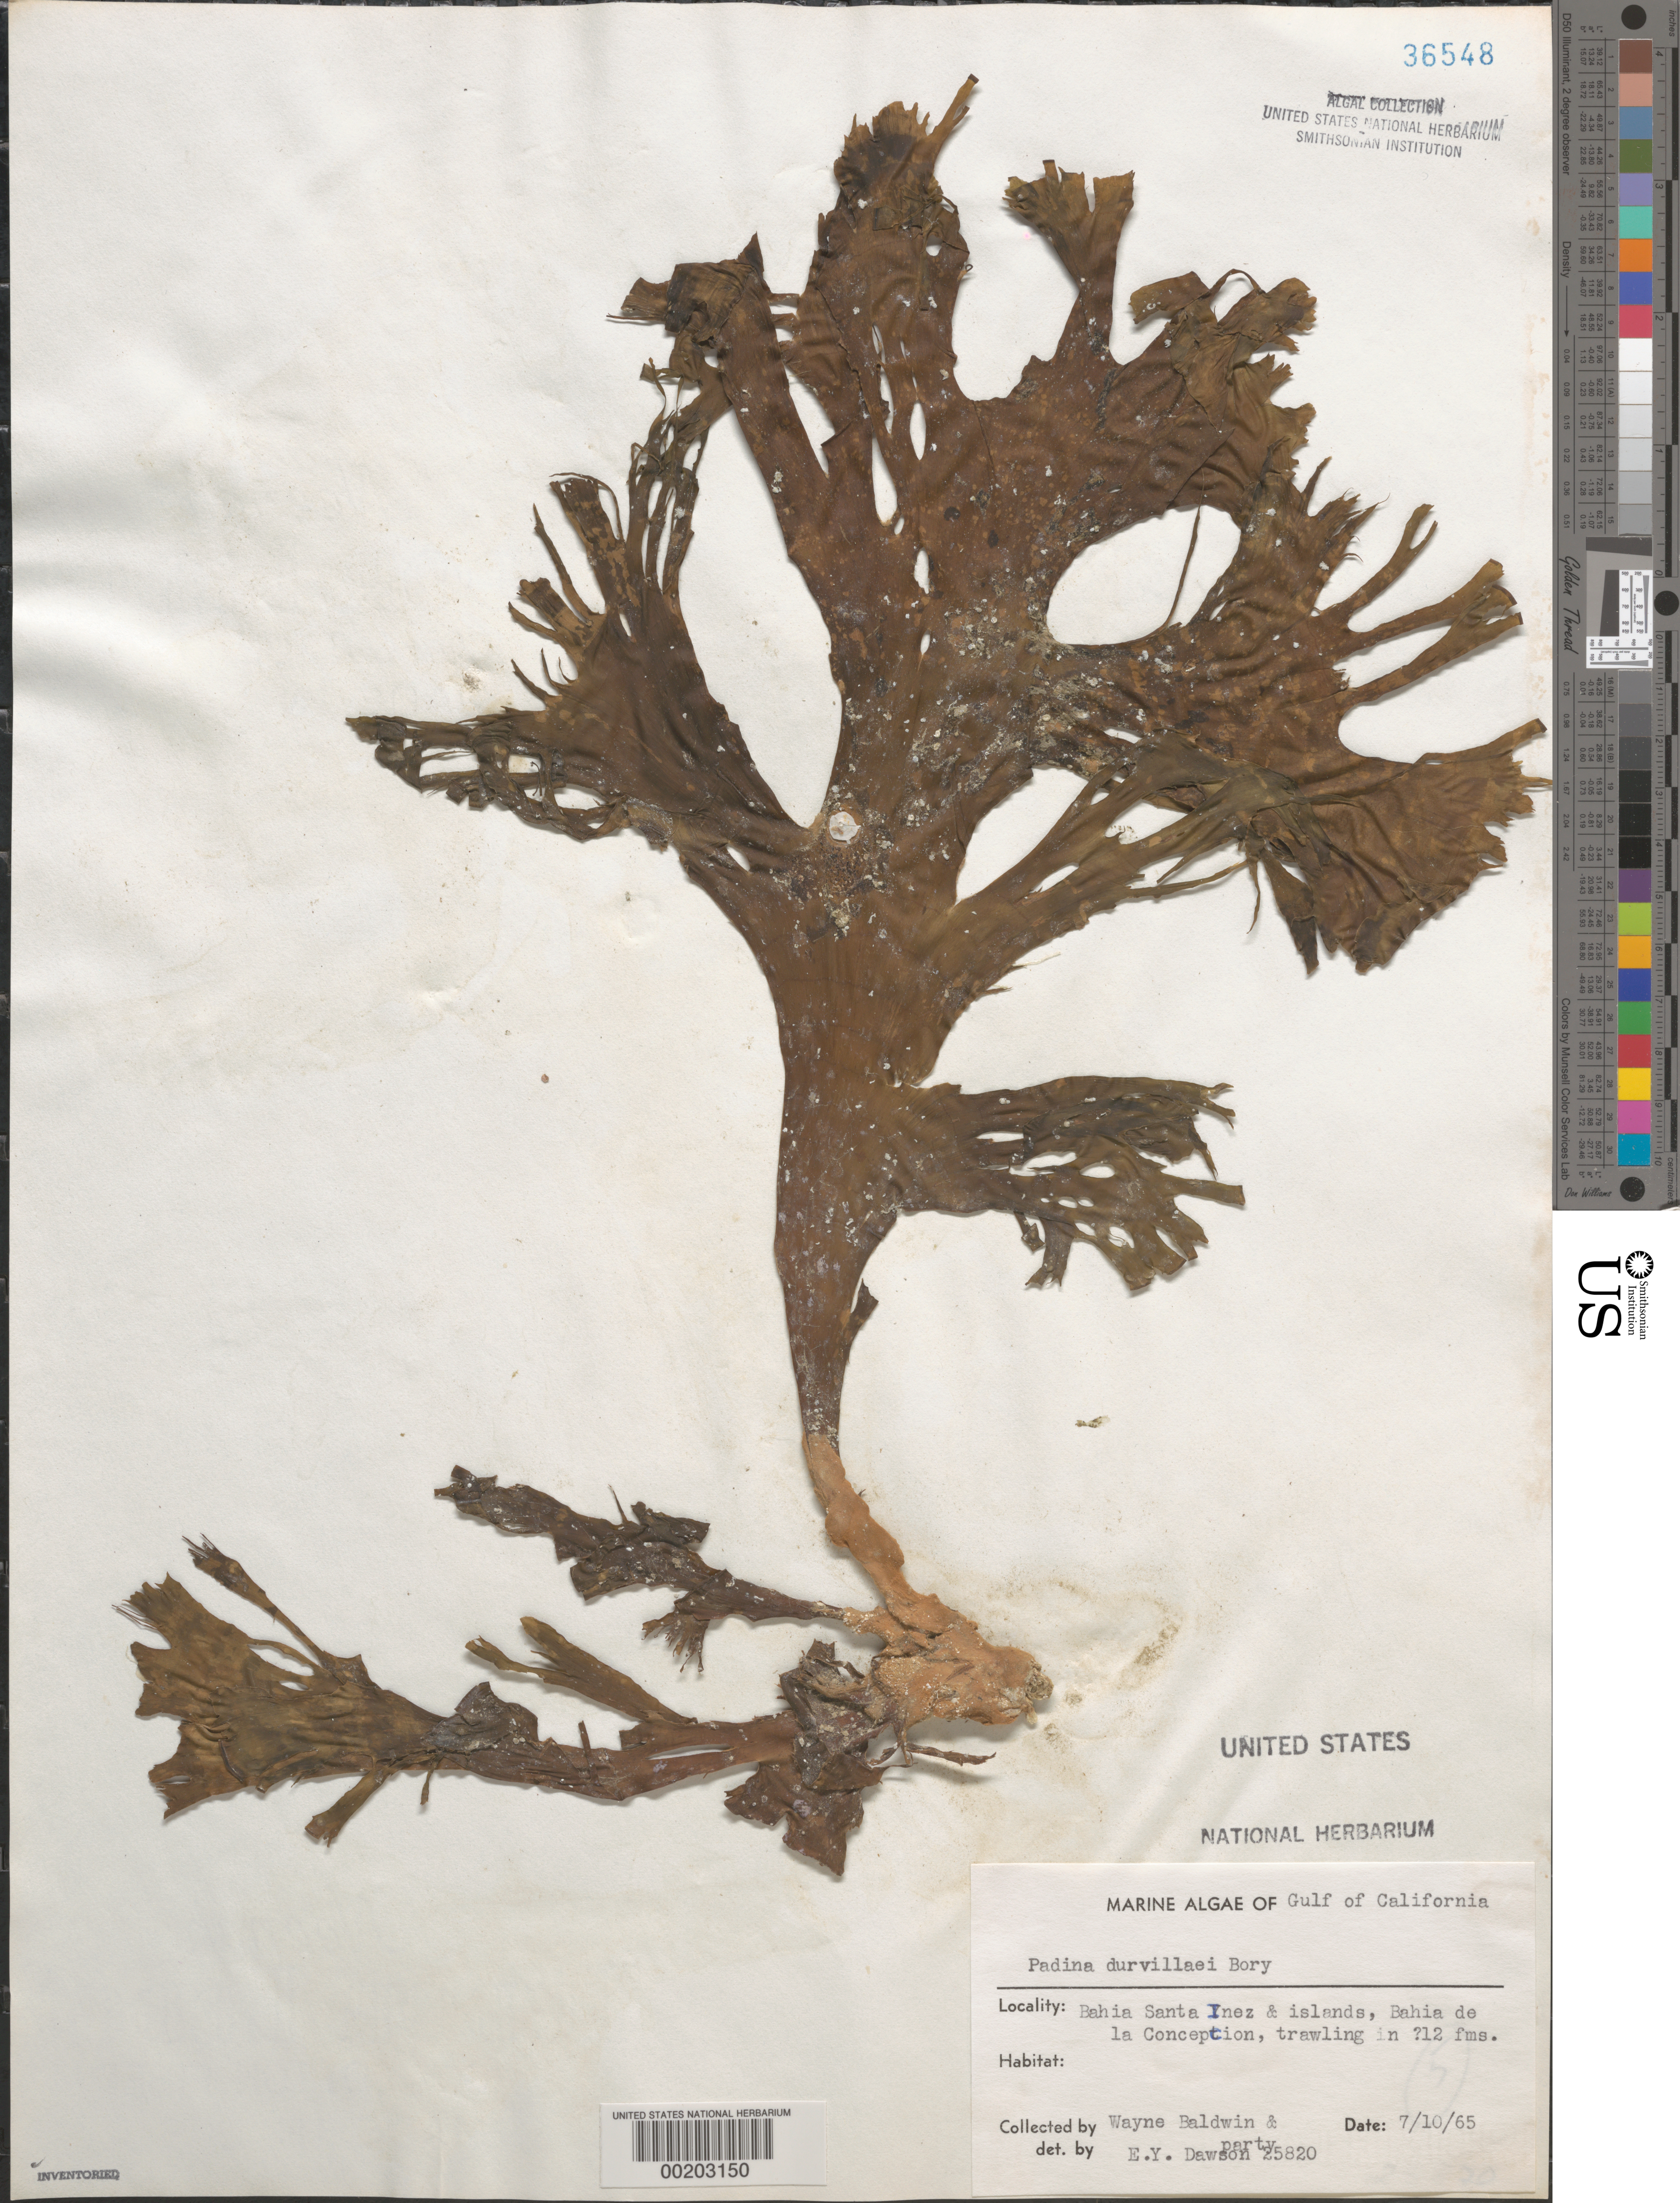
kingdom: Chromista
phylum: Ochrophyta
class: Phaeophyceae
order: Dictyotales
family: Dictyotaceae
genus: Padina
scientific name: Padina durvillaei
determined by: Dawson, E. Y.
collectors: W. Baldwin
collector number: EYD 25820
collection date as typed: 10 Jul 1965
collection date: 1965-07-10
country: Mexico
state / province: Baja California Sur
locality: Bahia Santa Inez and islands, Bahia de La Concepcion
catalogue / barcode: US 36548